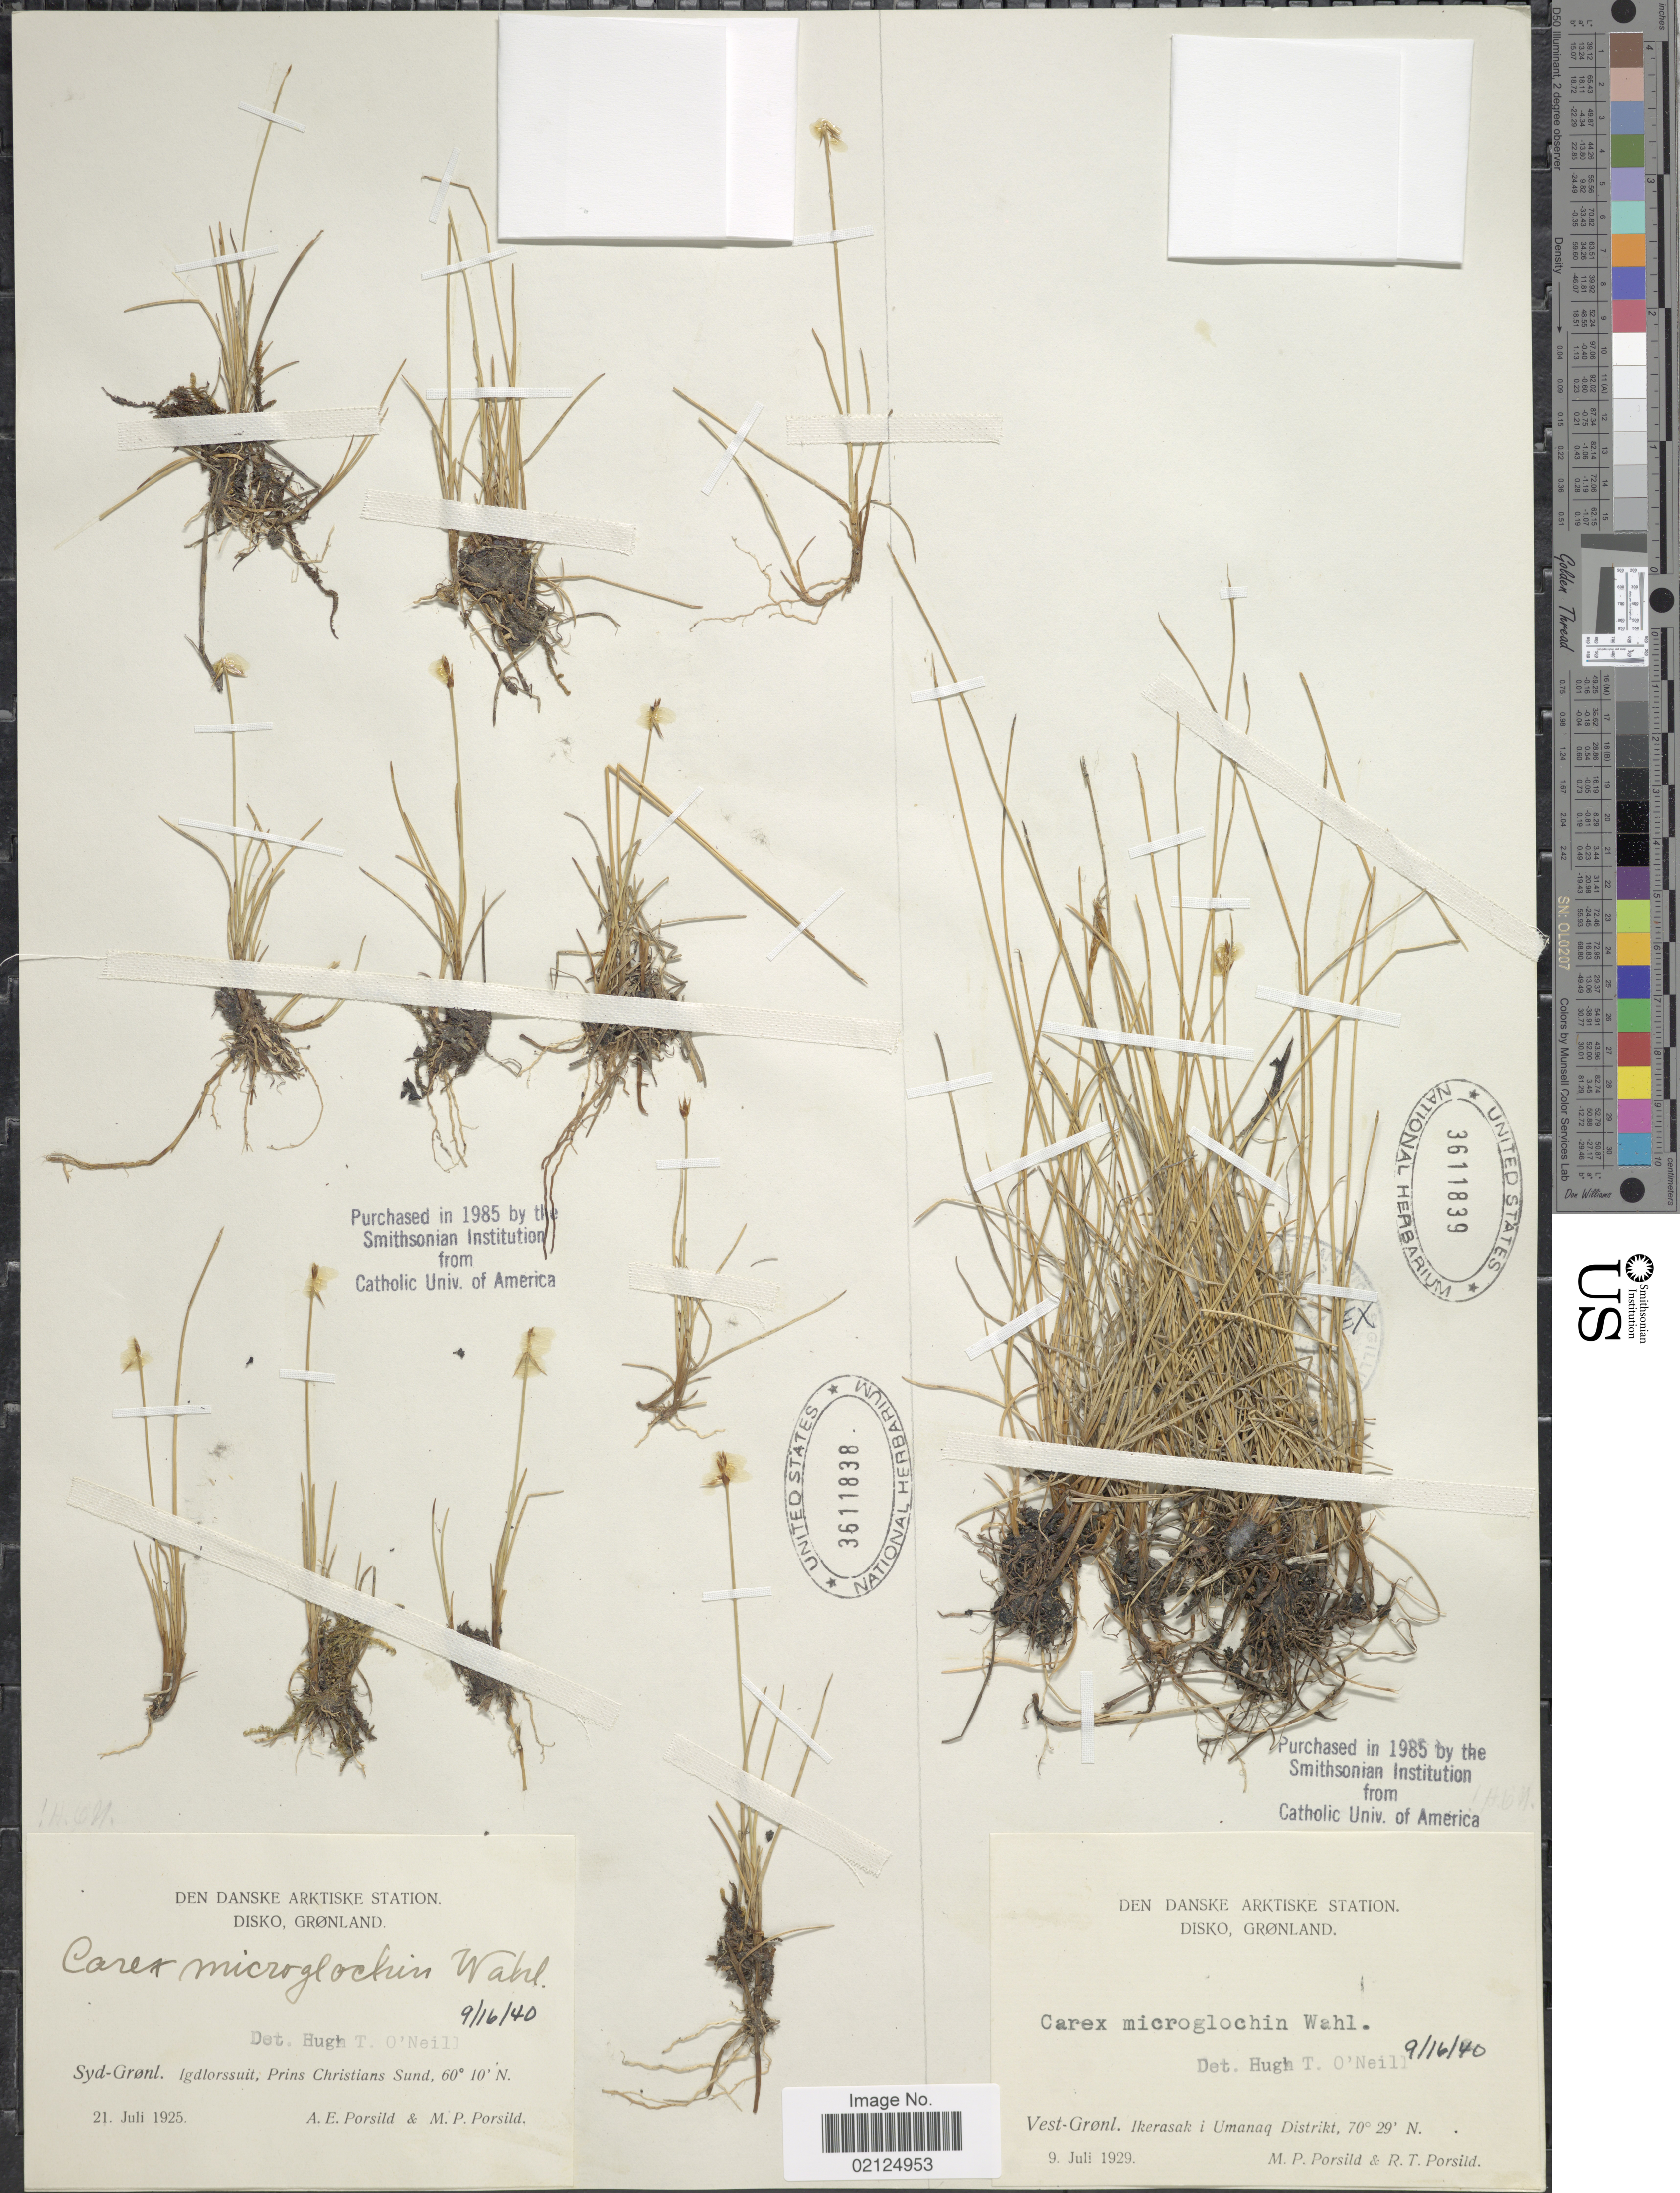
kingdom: Plantae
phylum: Tracheophyta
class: Liliopsida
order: Poales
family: Cyperaceae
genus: Carex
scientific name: Carex microglochin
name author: Wahlenb.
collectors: M. P. Porsild & R. T. Porsild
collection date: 1929-07-09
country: Greenland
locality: Den Danske Arktiske Station, Disko, Grønland. Vest-Grønl. Ikerasak i Umanaq Distrikt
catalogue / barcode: US 3611839